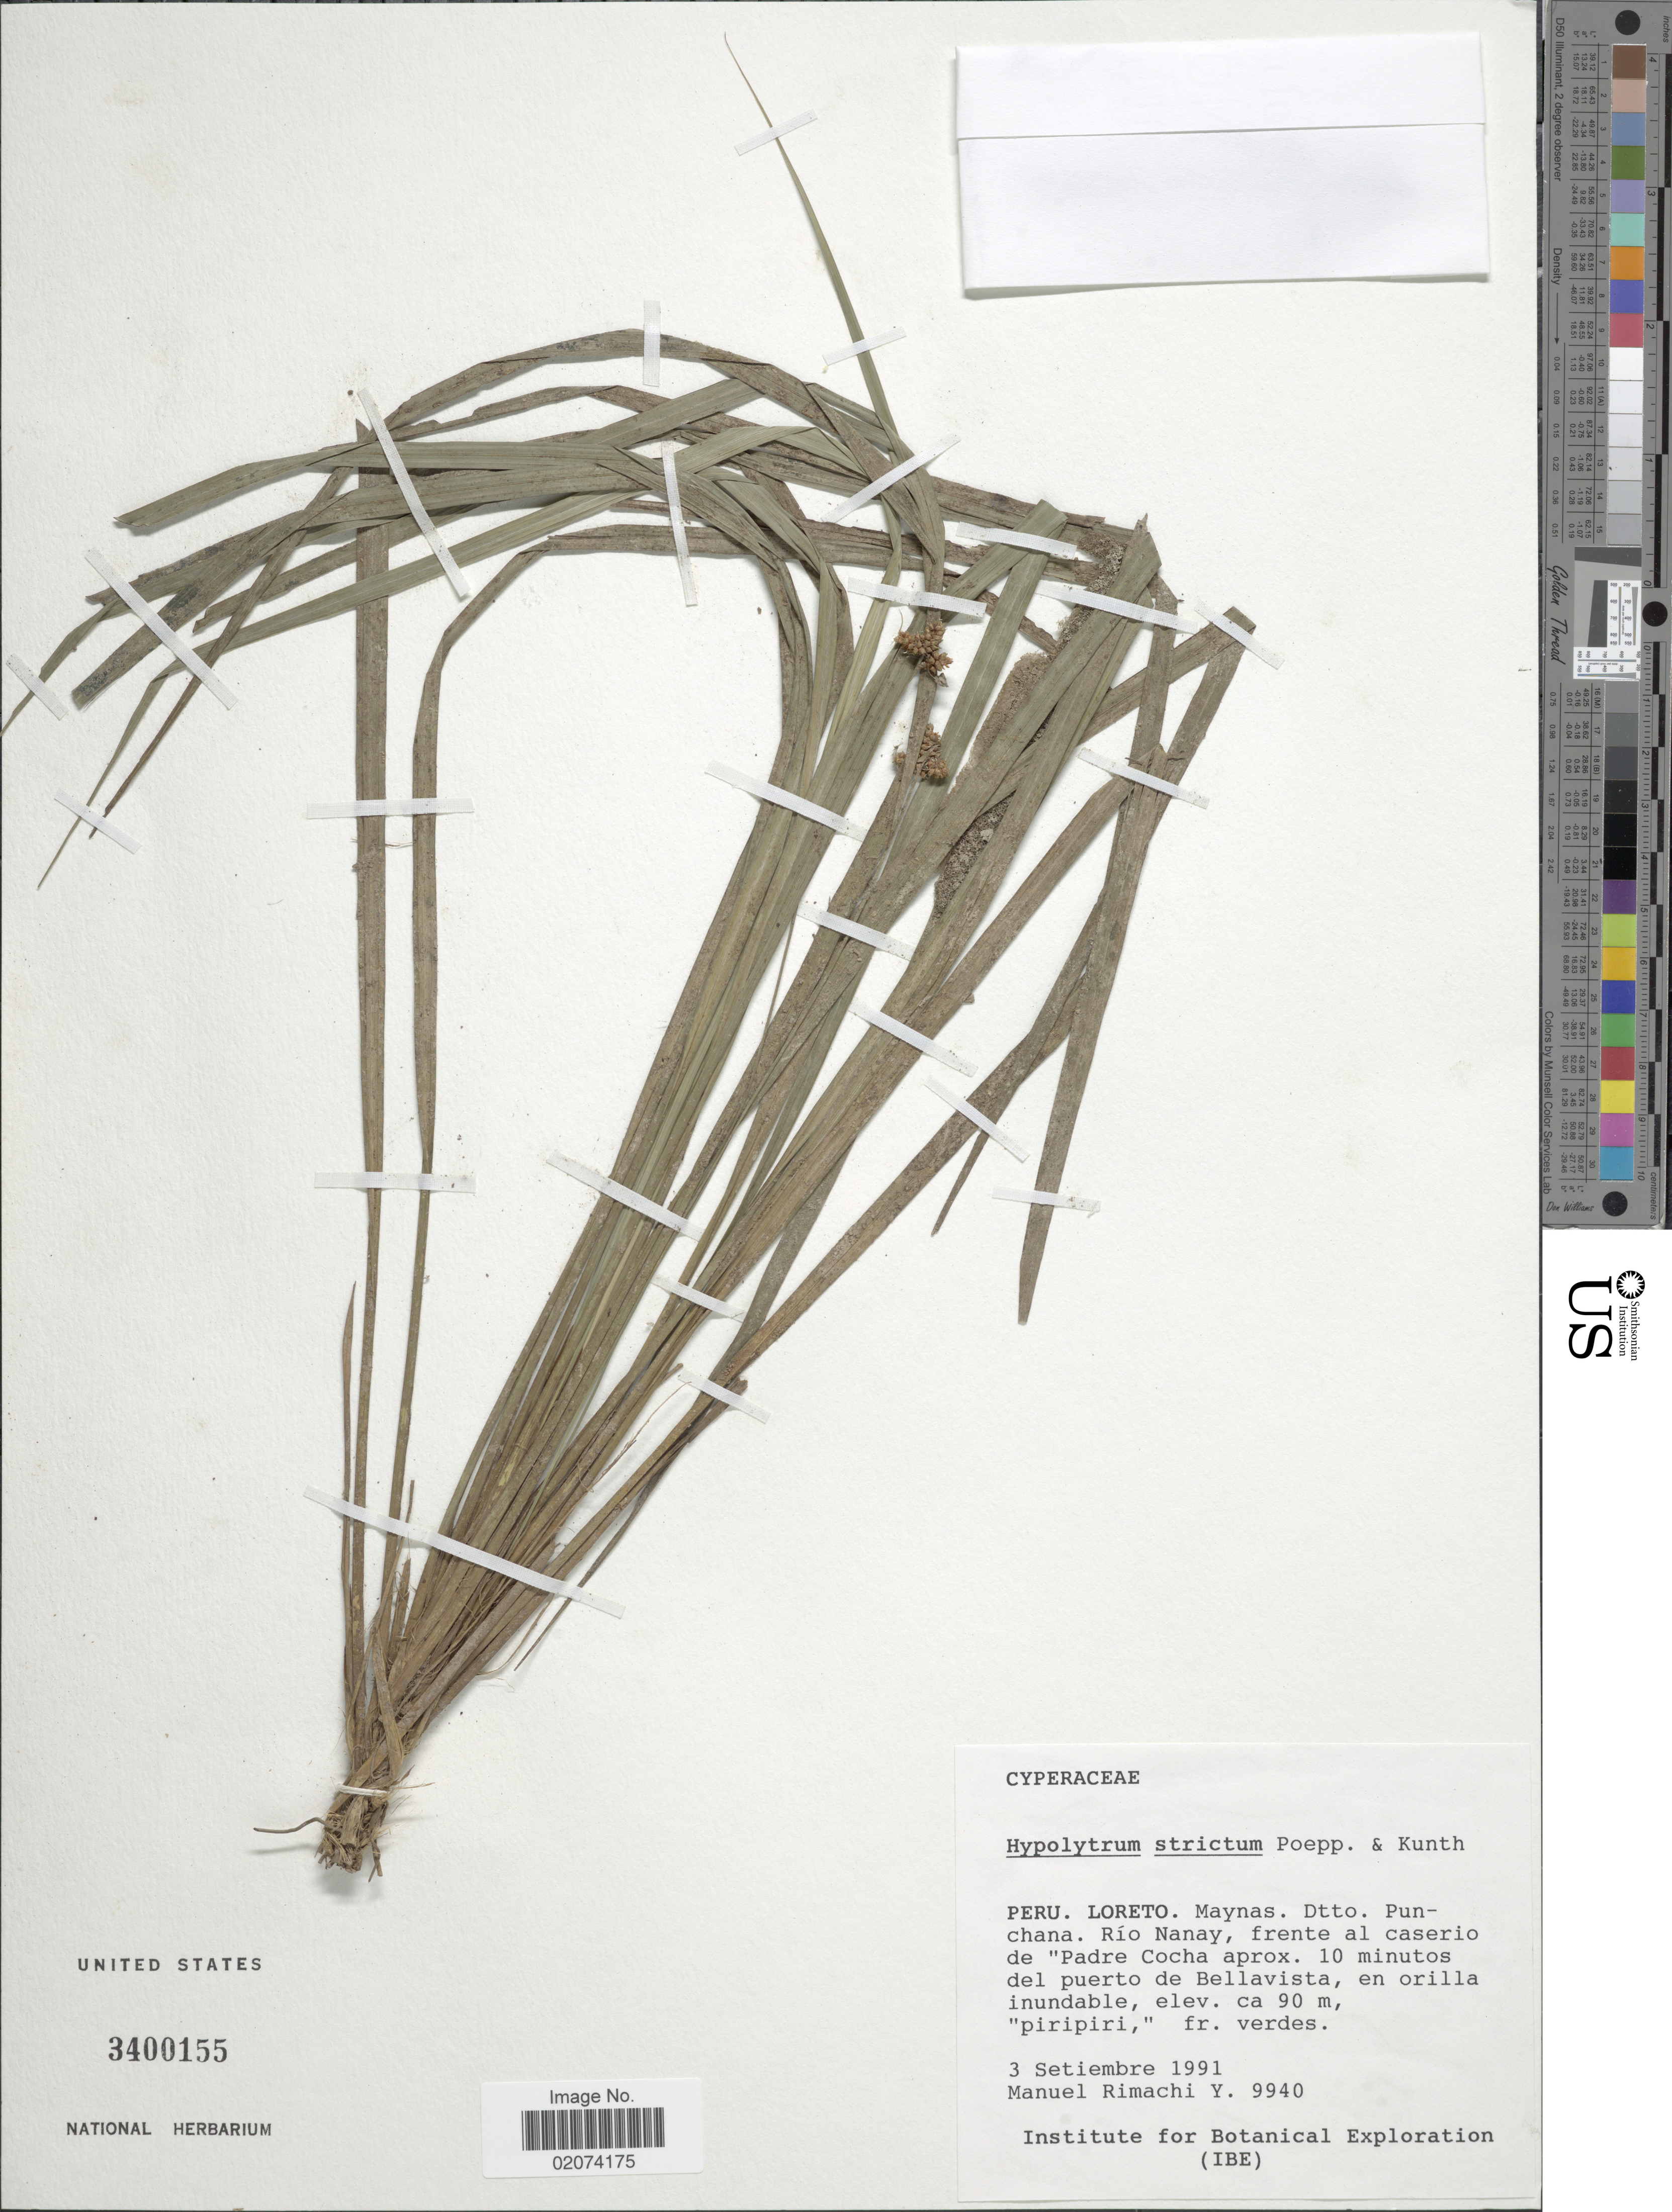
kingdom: Plantae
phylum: Tracheophyta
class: Liliopsida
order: Poales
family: Cyperaceae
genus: Hypolytrum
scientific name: Hypolytrum strictum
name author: Poepp. & Kunth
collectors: M. Rimachi Y.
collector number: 9940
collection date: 1991-09-03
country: Peru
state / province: Loreto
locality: Maynas. Dtto. Punchana. Rio Nanay, frente al caserio de Padre Cocha aprox. 10 minutos del puerto de Bellavista, en orilla inundable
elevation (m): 90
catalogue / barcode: US 3400155